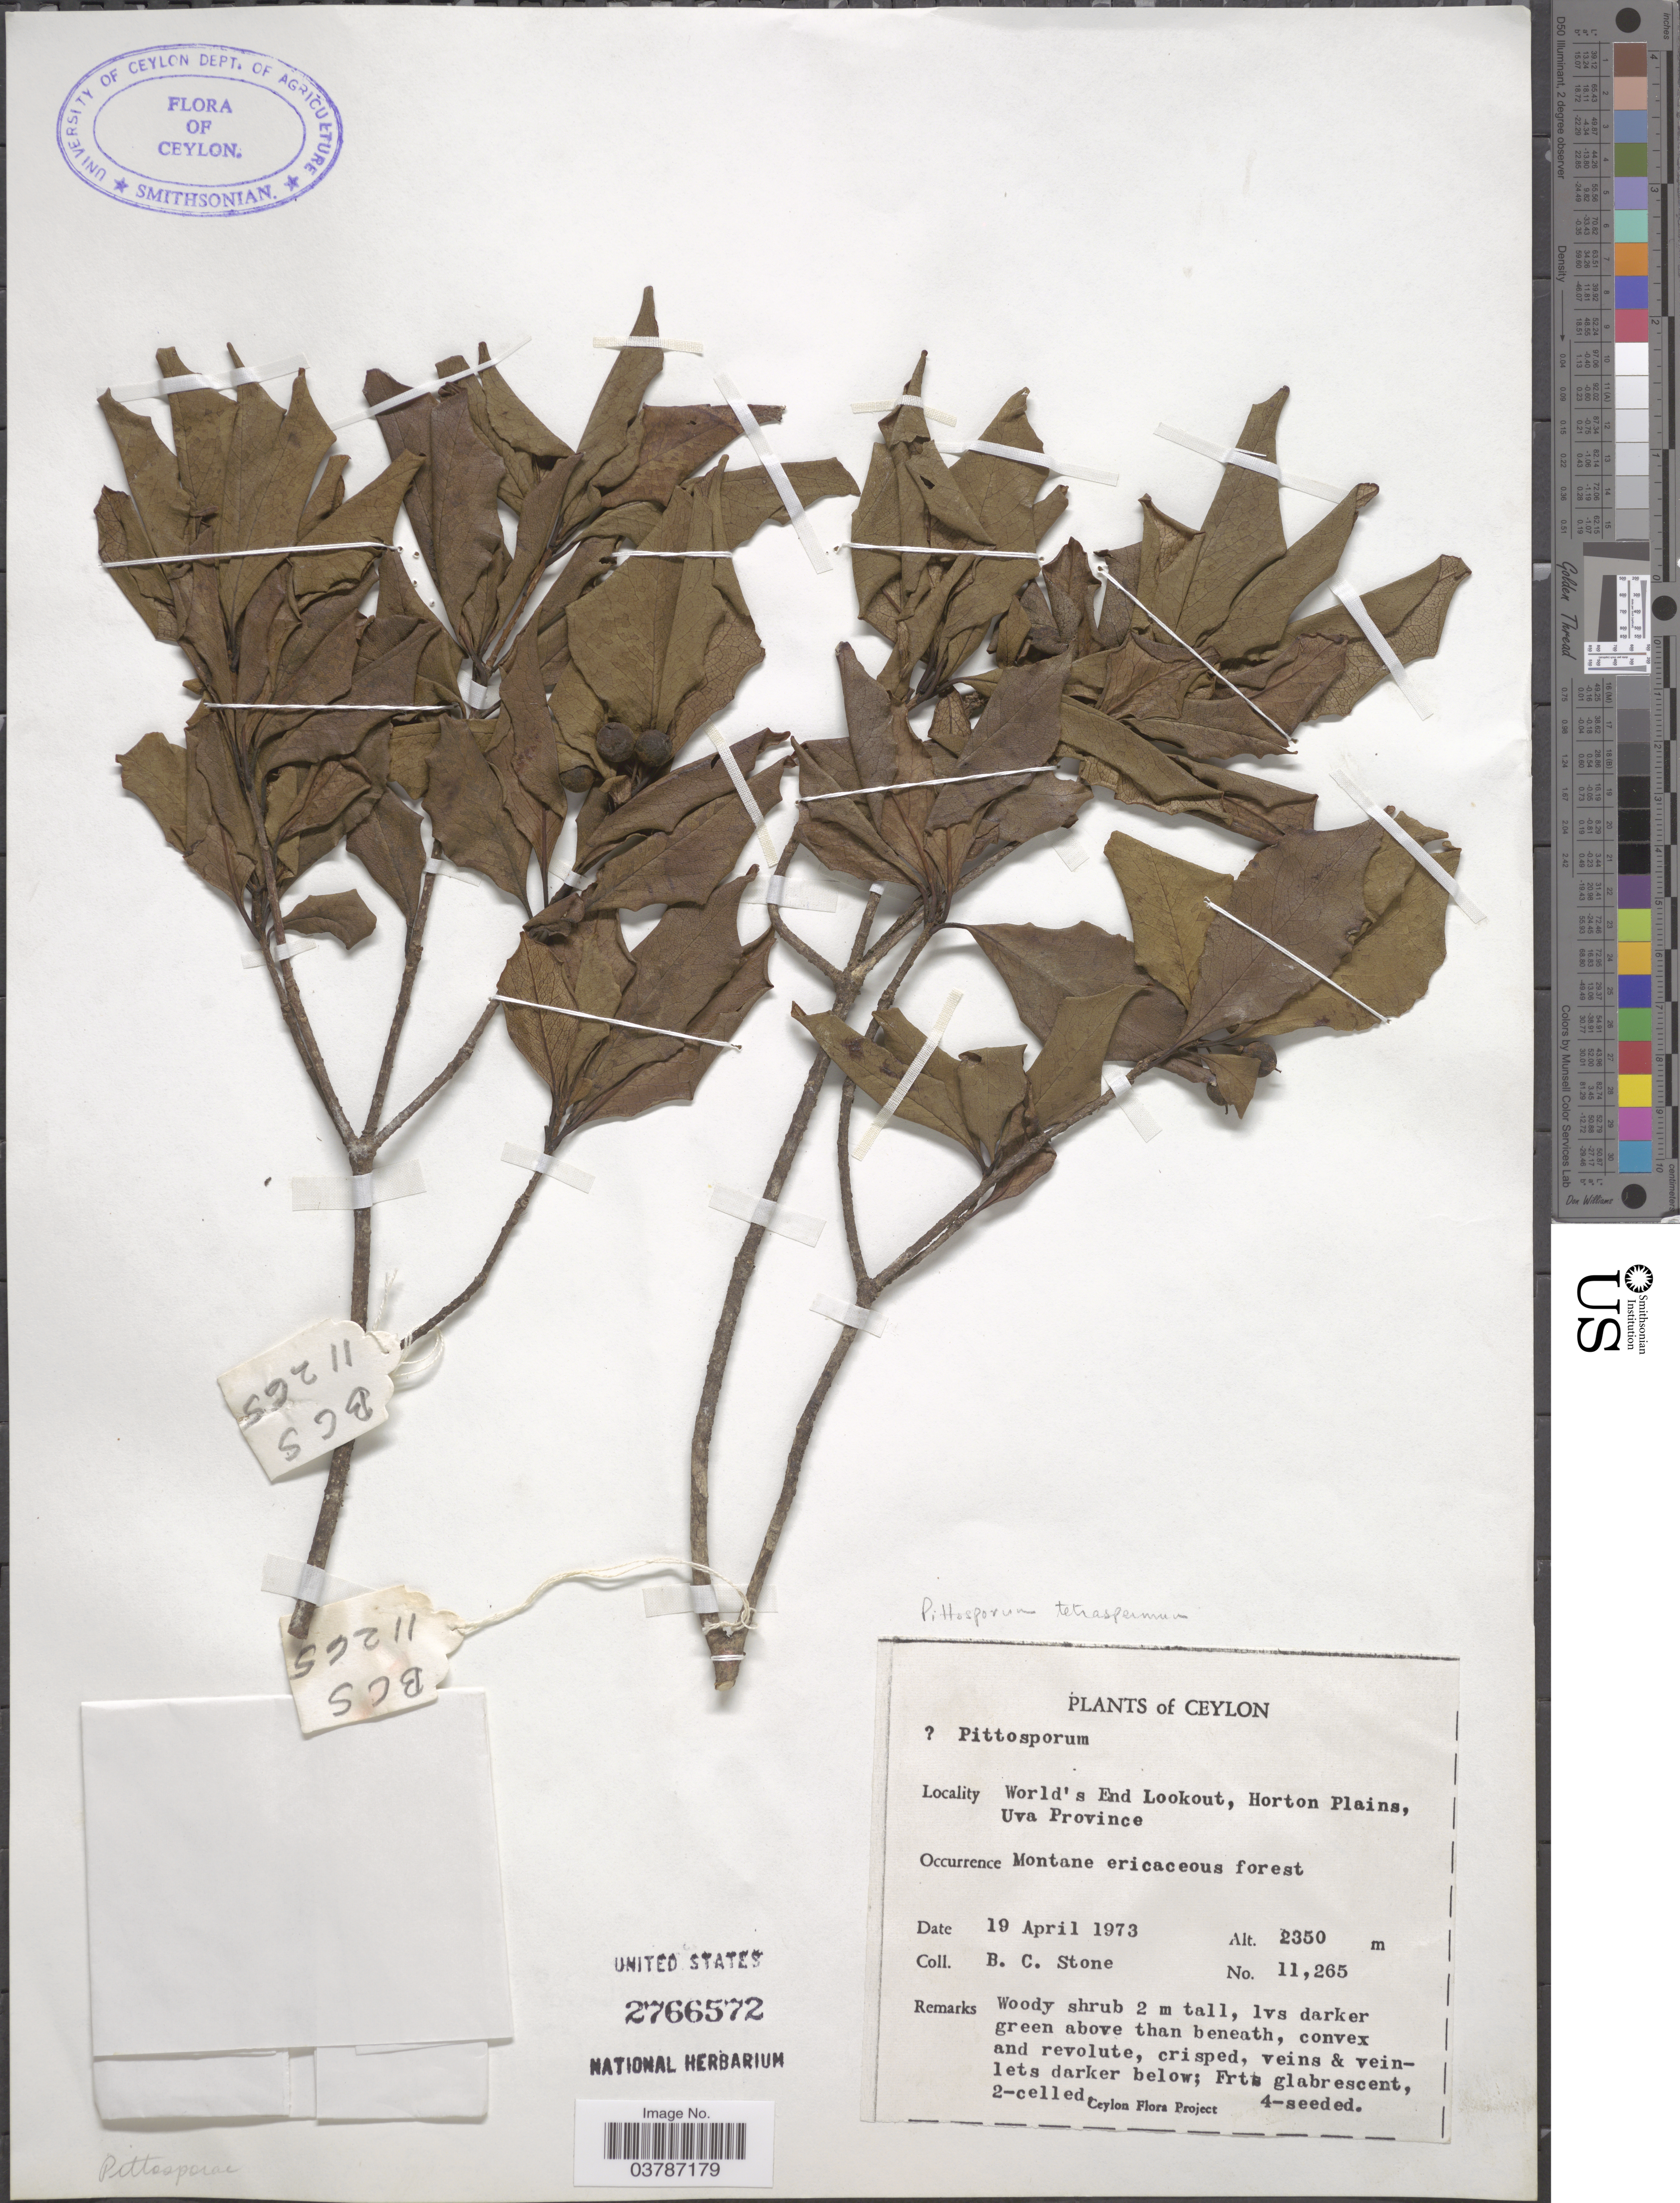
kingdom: Plantae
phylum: Tracheophyta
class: Magnoliopsida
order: Apiales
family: Pittosporaceae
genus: Pittosporum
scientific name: Pittosporum tetraspermum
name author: Wight & Arn.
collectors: B. C. Stone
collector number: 11265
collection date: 1973-04-19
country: Sri Lanka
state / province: Uva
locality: Ceylon. World's End Lookout, Horton Plains.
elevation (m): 2350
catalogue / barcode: US 2766572